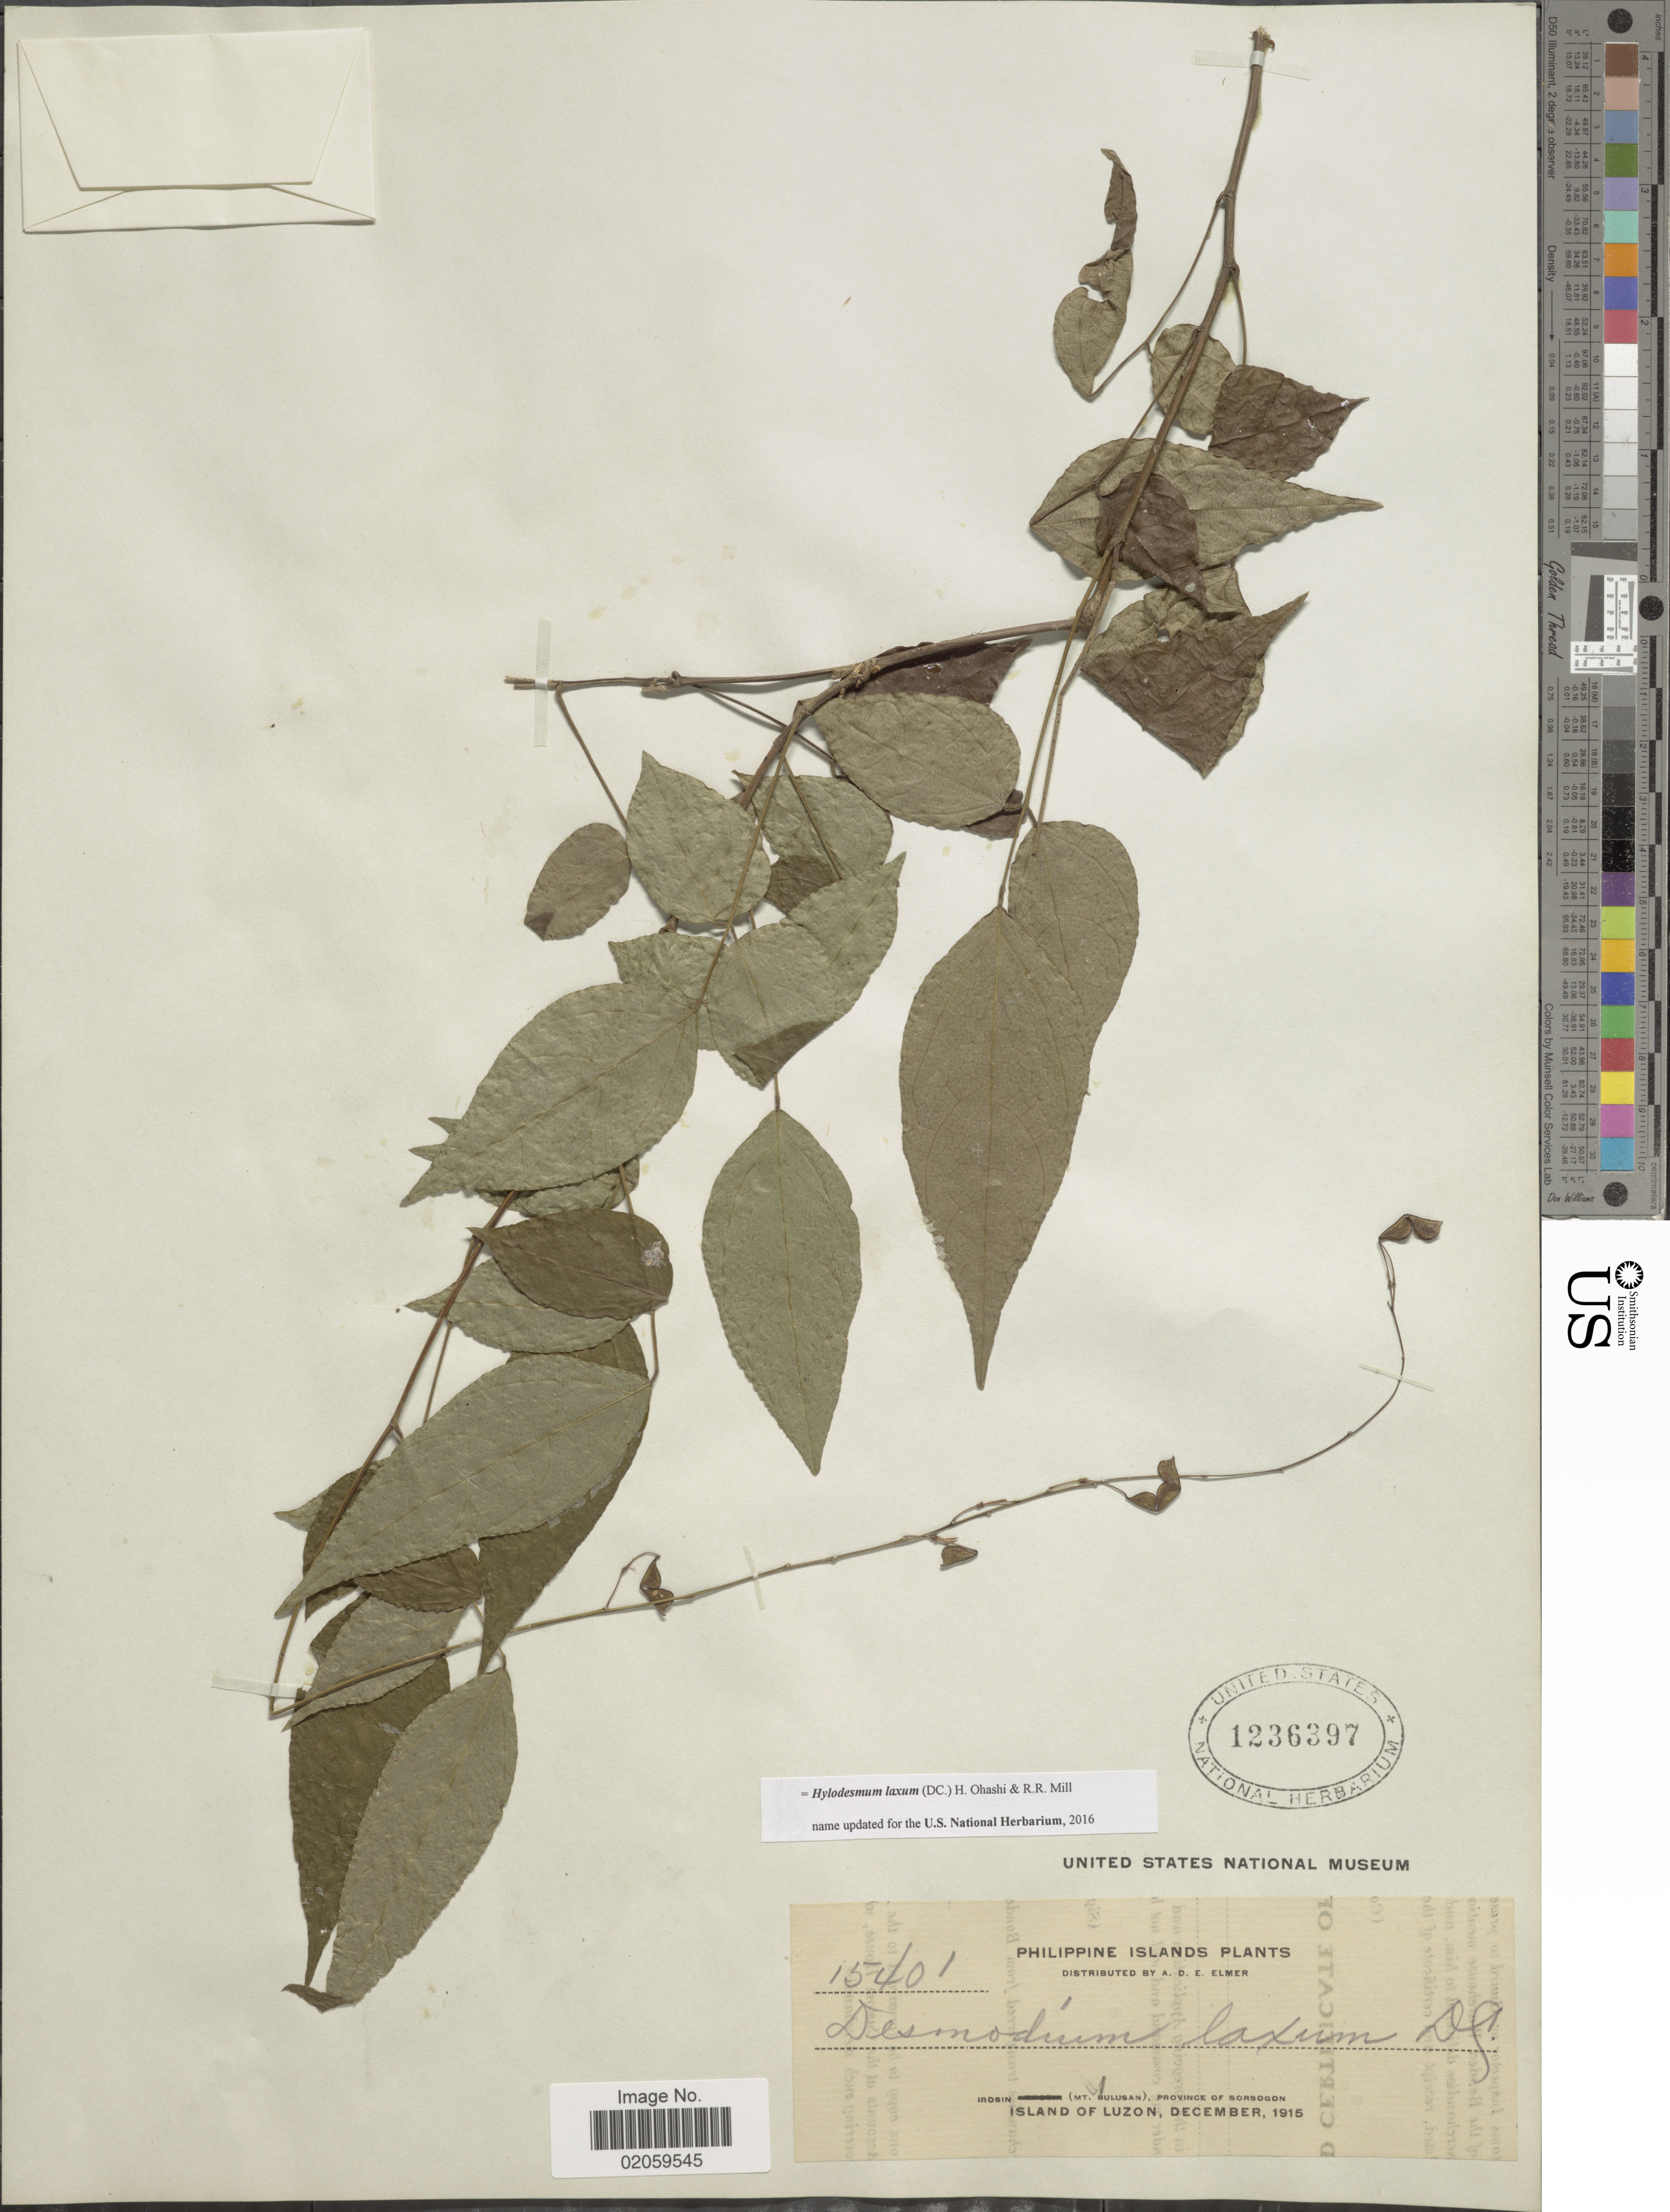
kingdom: Plantae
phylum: Tracheophyta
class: Magnoliopsida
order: Fabales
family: Fabaceae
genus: Hylodesmum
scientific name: Hylodesmum laxum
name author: (DC.) H. Ohashi & R.R. Mill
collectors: A. D. E. Elmer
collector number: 15401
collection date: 1915-12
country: Philippines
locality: Philippine Islands, Irosin (Mt. Bulusan), Province of Sorsogon, Island of Luzon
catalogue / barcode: US 1236397